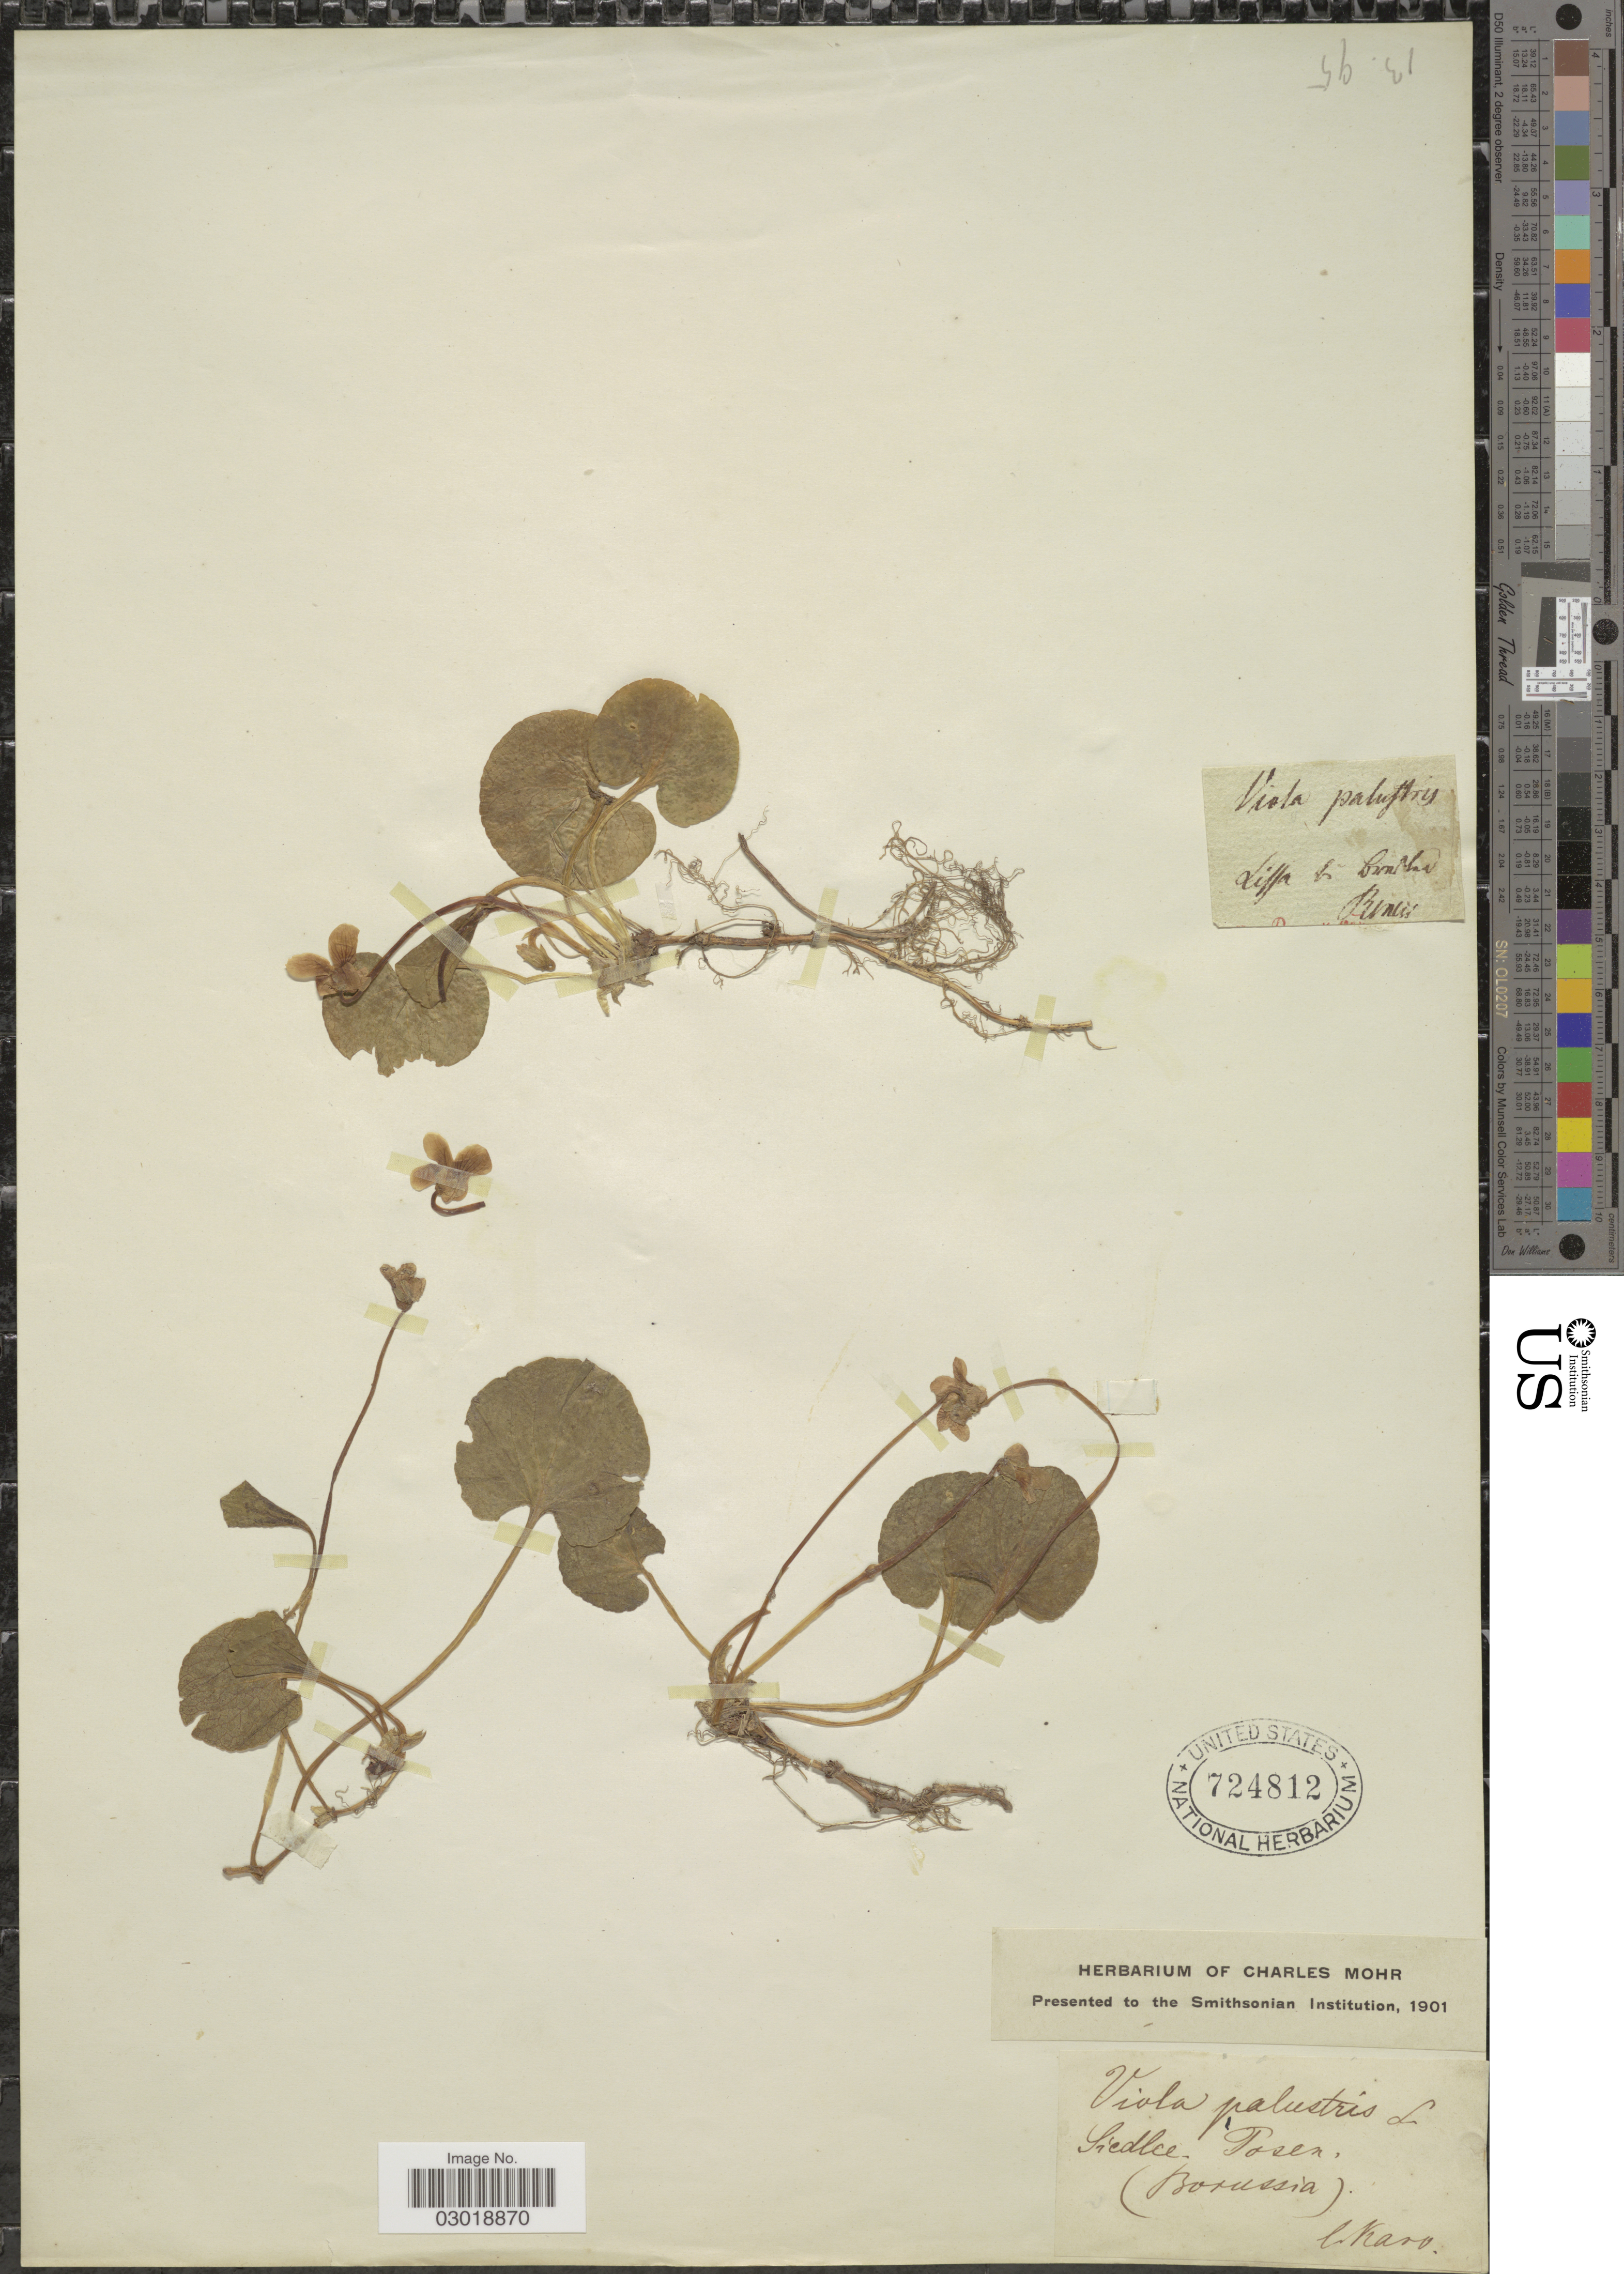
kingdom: Plantae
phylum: Tracheophyta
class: Magnoliopsida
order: Malpighiales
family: Violaceae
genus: Viola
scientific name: Viola palustris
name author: L.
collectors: Karo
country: Poland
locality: Siedlee [interpreted]. Posen (Borussia).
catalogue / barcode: US 724812